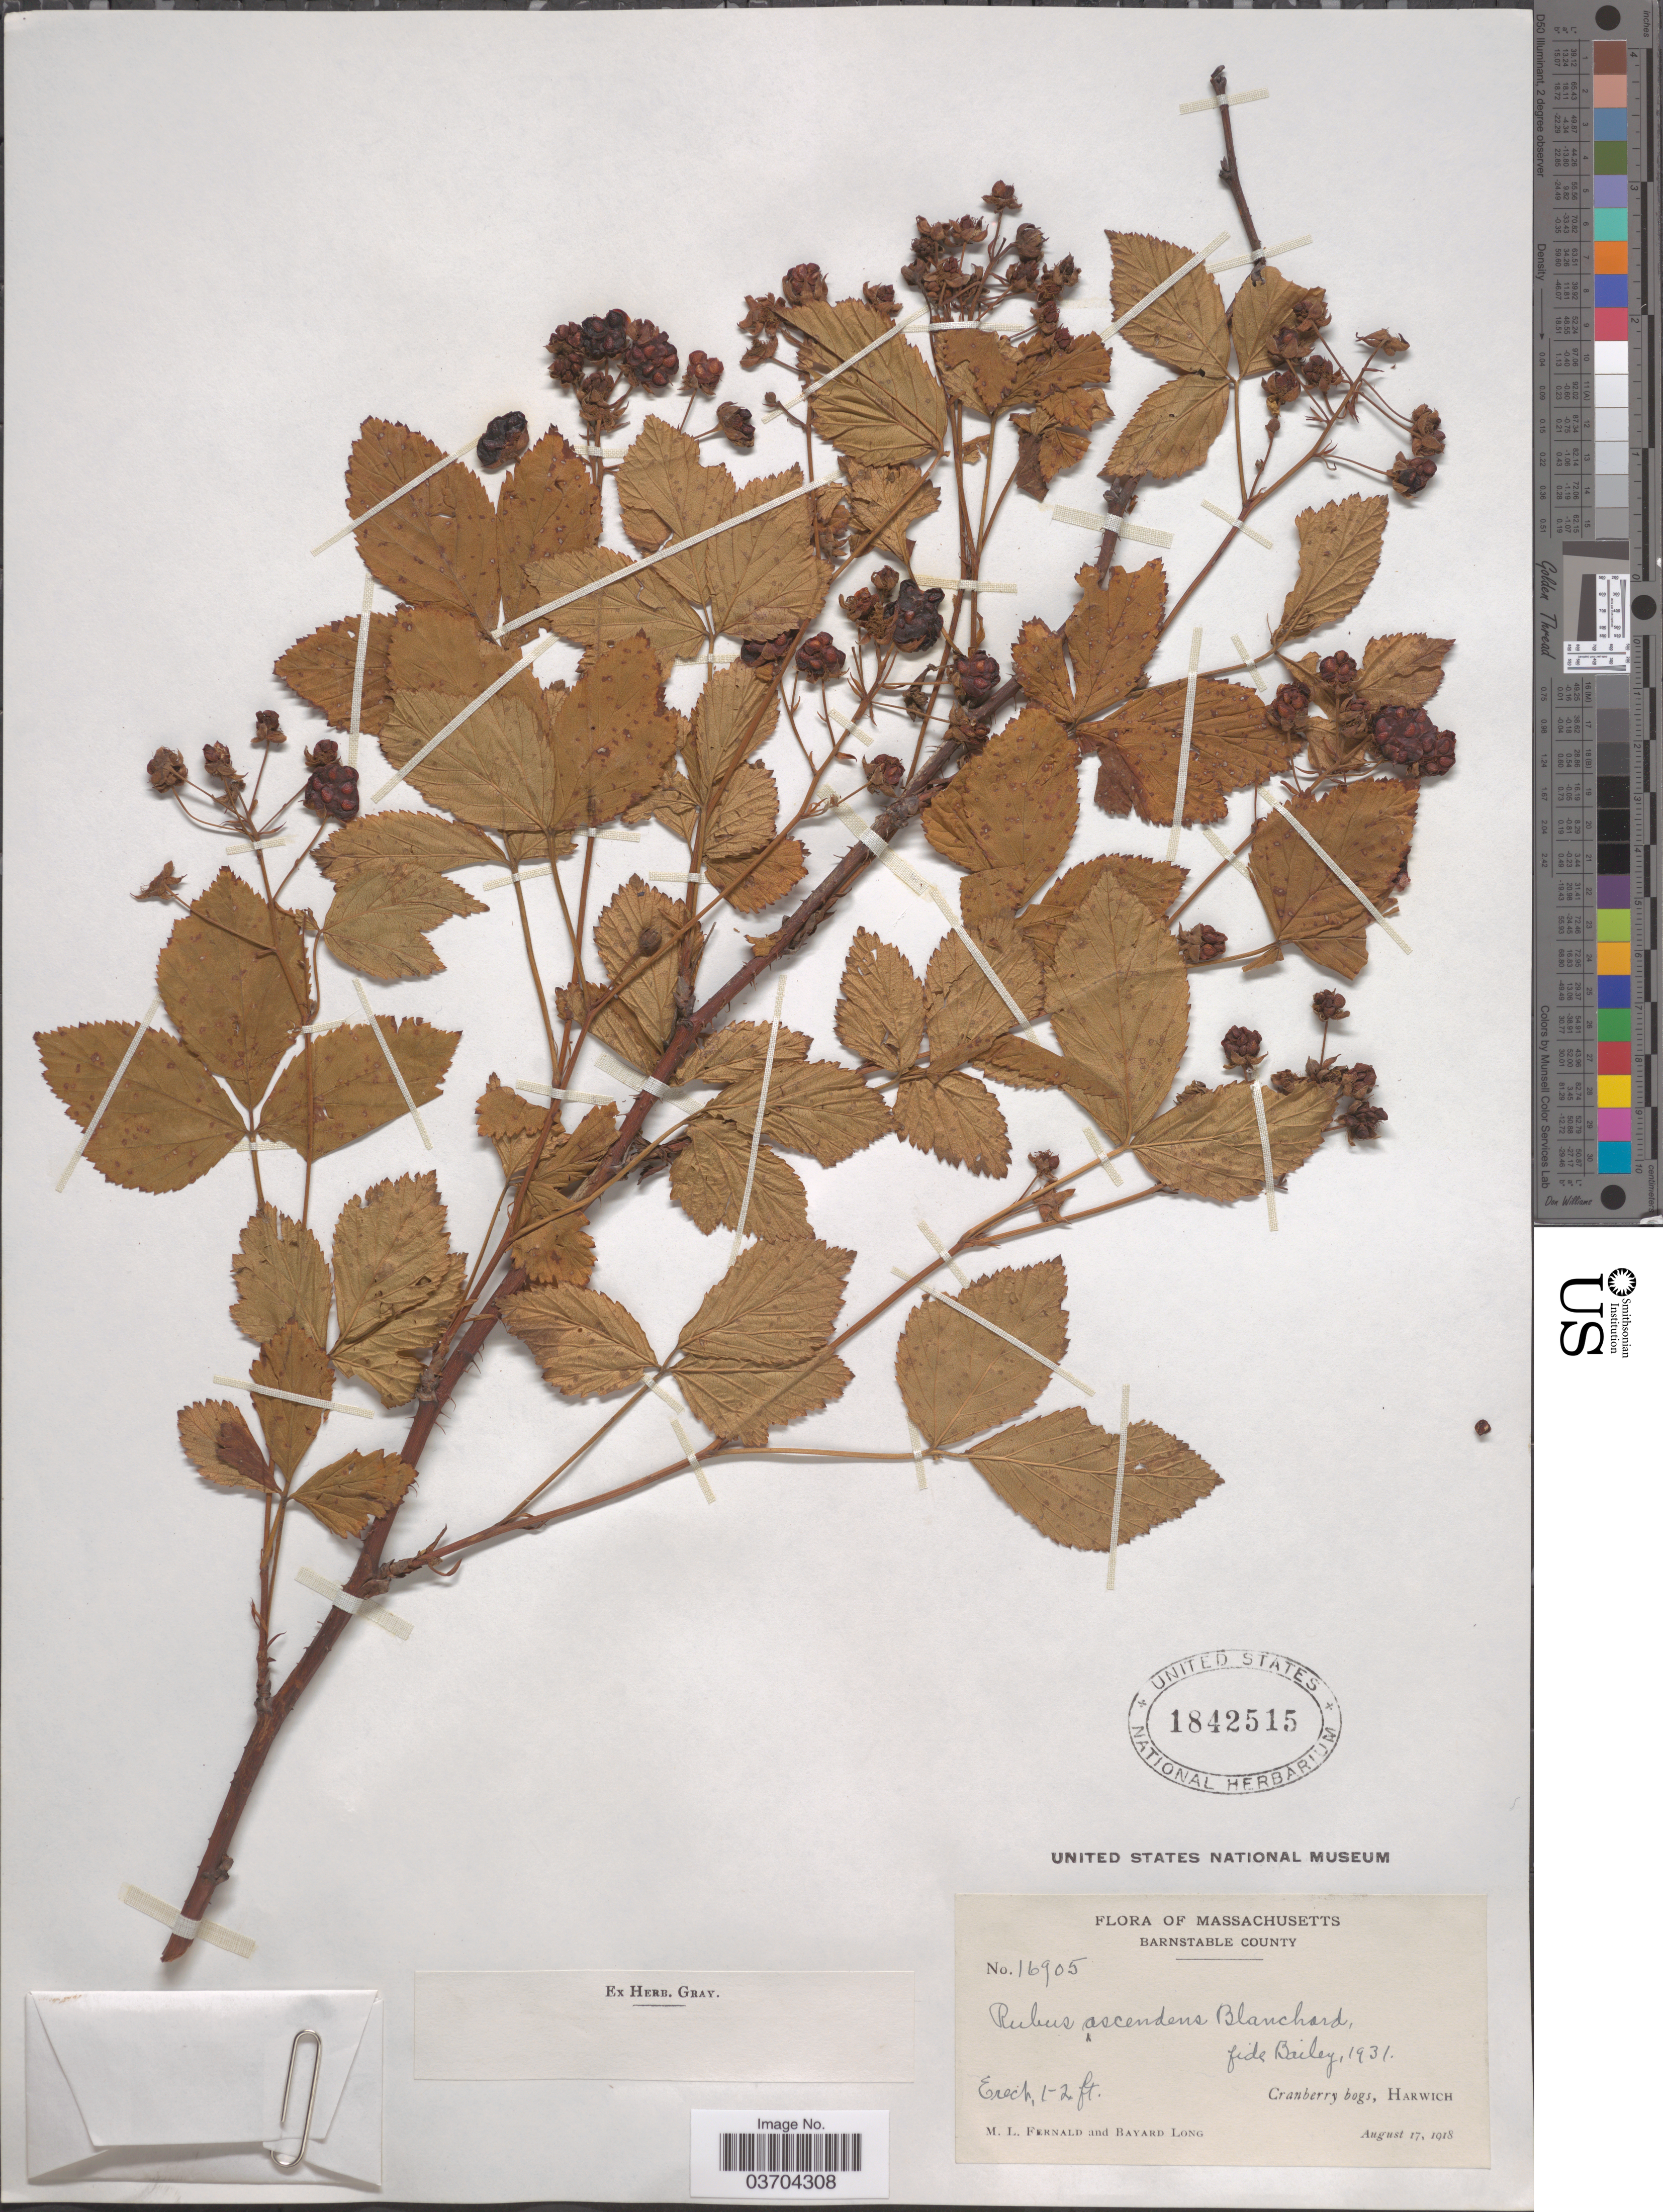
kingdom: Plantae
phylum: Tracheophyta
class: Magnoliopsida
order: Rosales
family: Rosaceae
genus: Rubus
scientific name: Rubus ascendens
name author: Blanch.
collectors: M. L. Fernald & B. Long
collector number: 16905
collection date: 1918-08-17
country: United States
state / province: Massachusetts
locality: Barnstable County. Cranberry bogs, Harwich.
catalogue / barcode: US 1842515